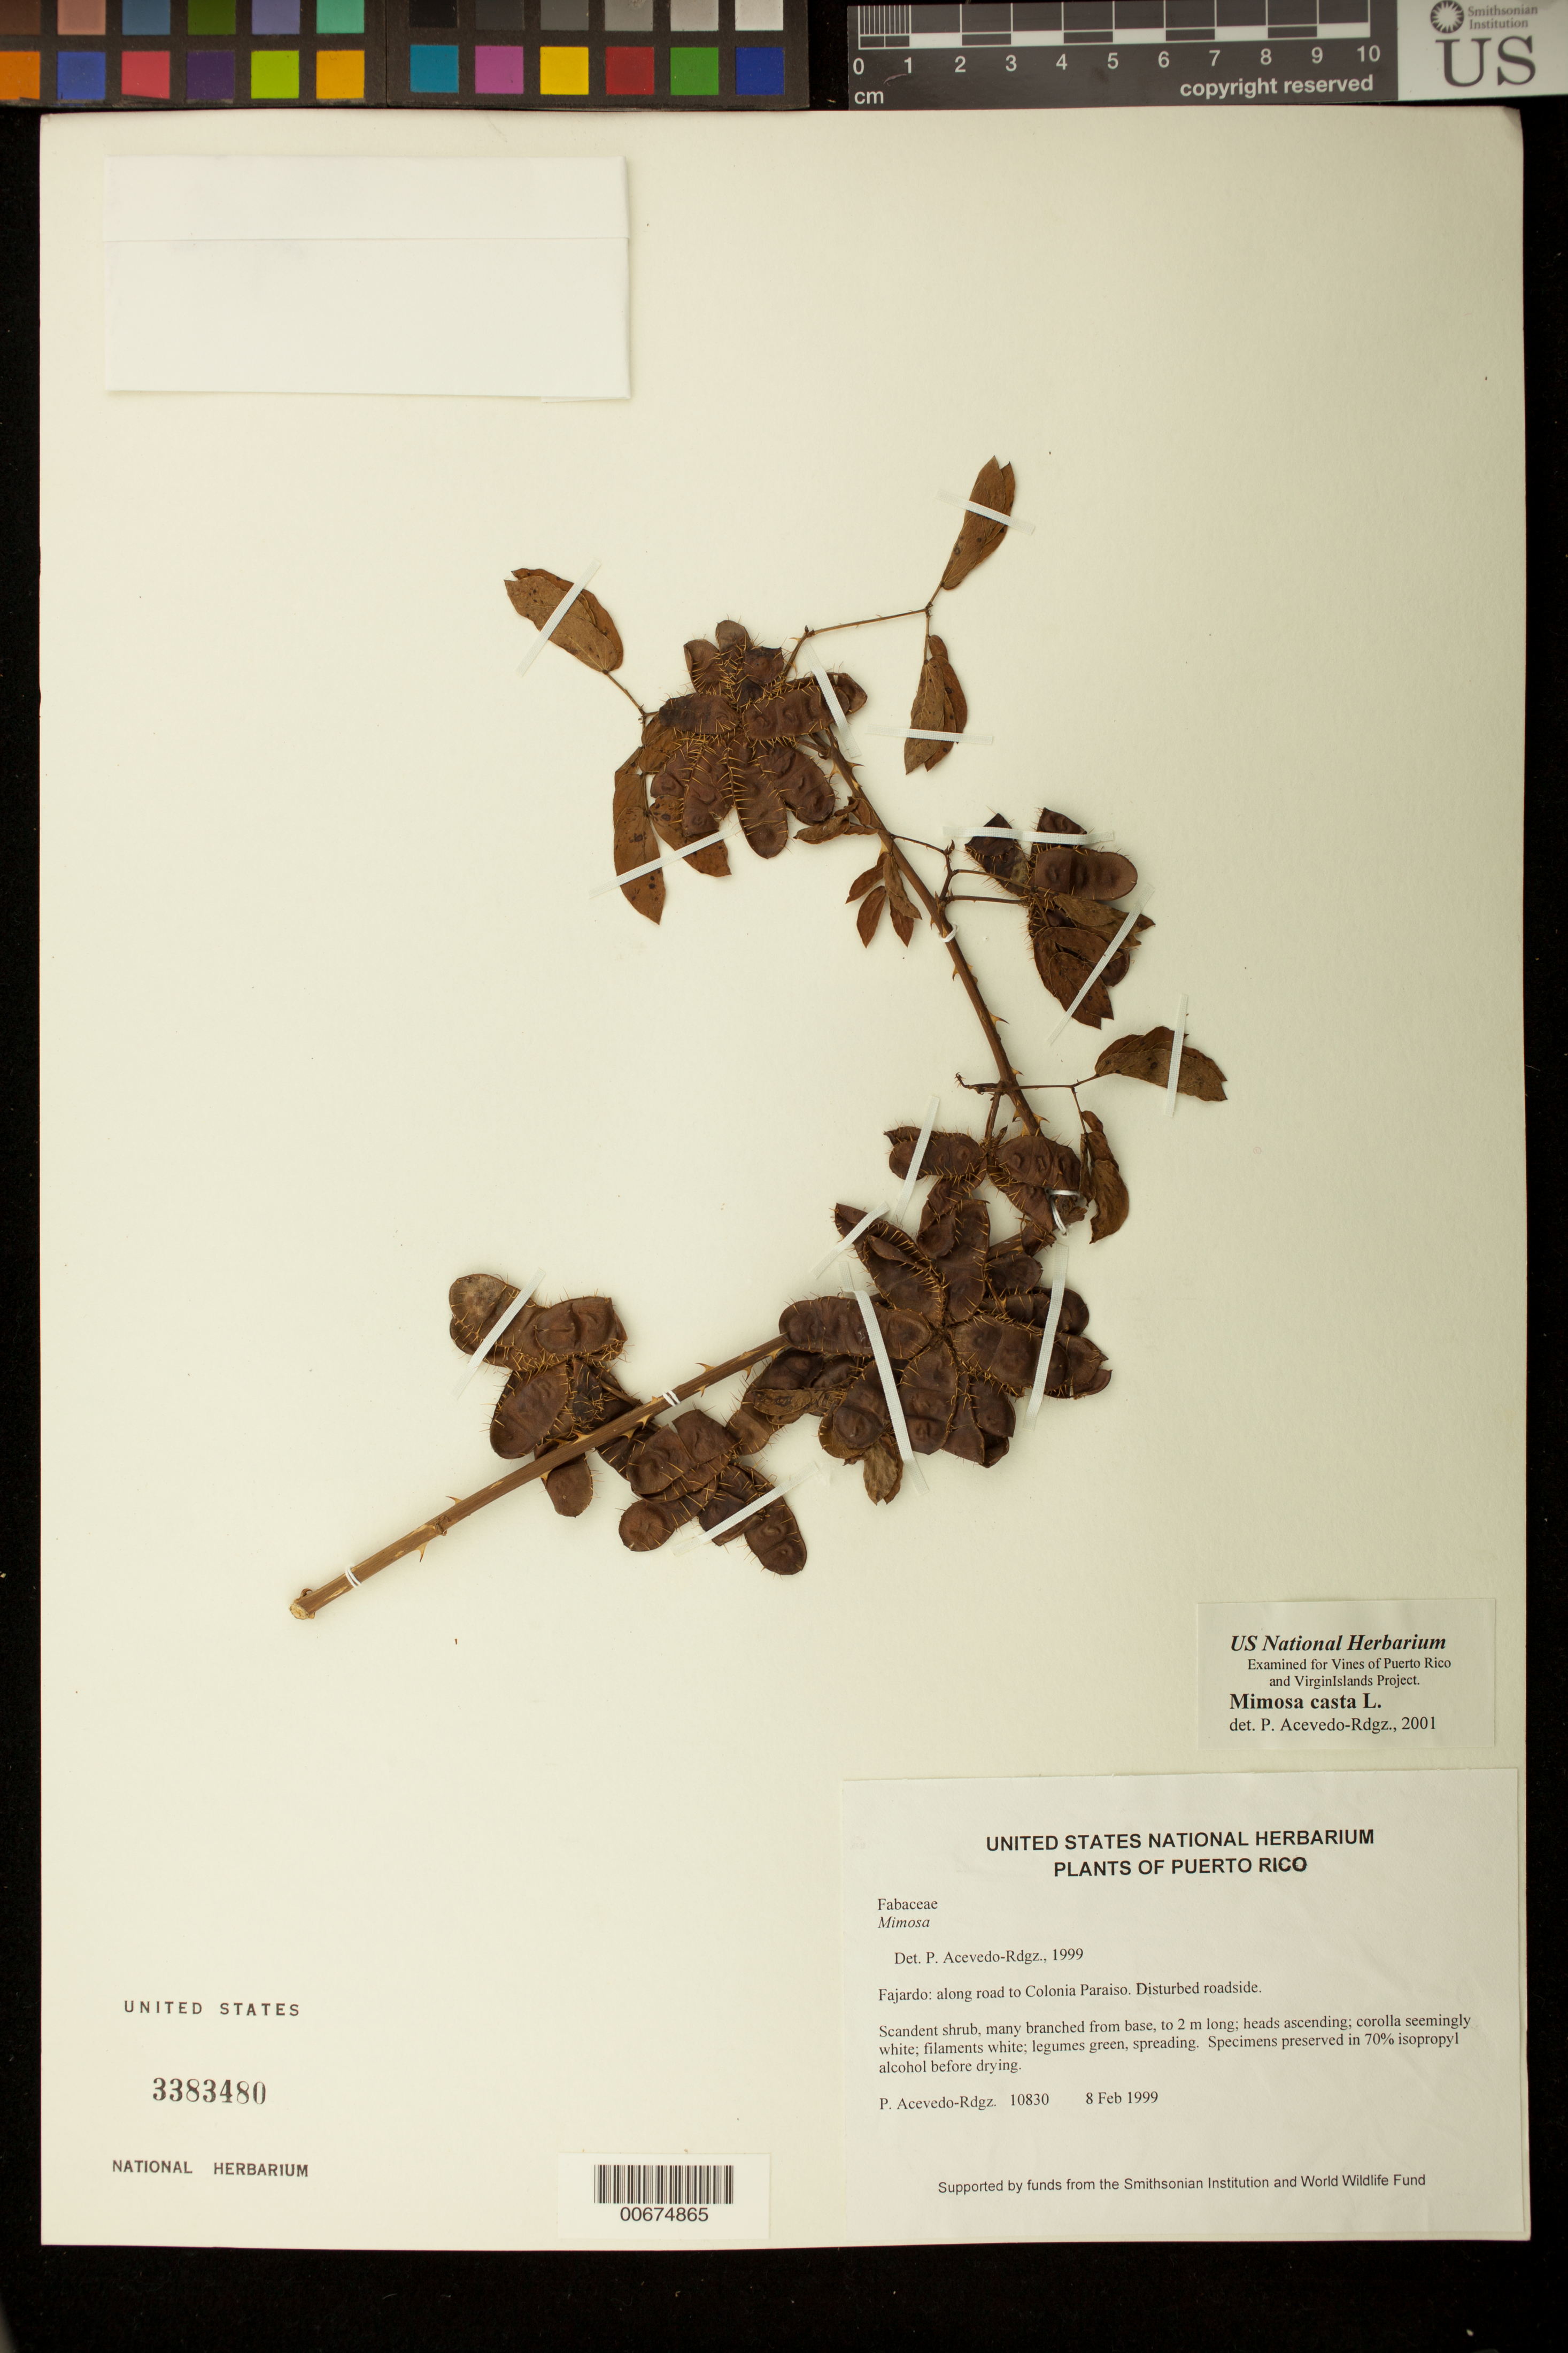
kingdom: Plantae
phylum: Tracheophyta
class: Magnoliopsida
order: Fabales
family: Fabaceae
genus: Mimosa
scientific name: Mimosa casta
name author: L.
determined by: Acevedo-Rodríguez, P., (BOT), Smithsonian Institution - National Museum of Natural History (UNITED STATES)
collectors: P. Acevedo-Rodr.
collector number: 10830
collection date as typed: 08 Aug 2001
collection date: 2001-08-08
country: Puerto Rico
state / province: Fajardo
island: Puerto Rico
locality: Fajardo; along road to Colonia Paraiso.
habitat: Disturbed roadside.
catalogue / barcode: US 3383480